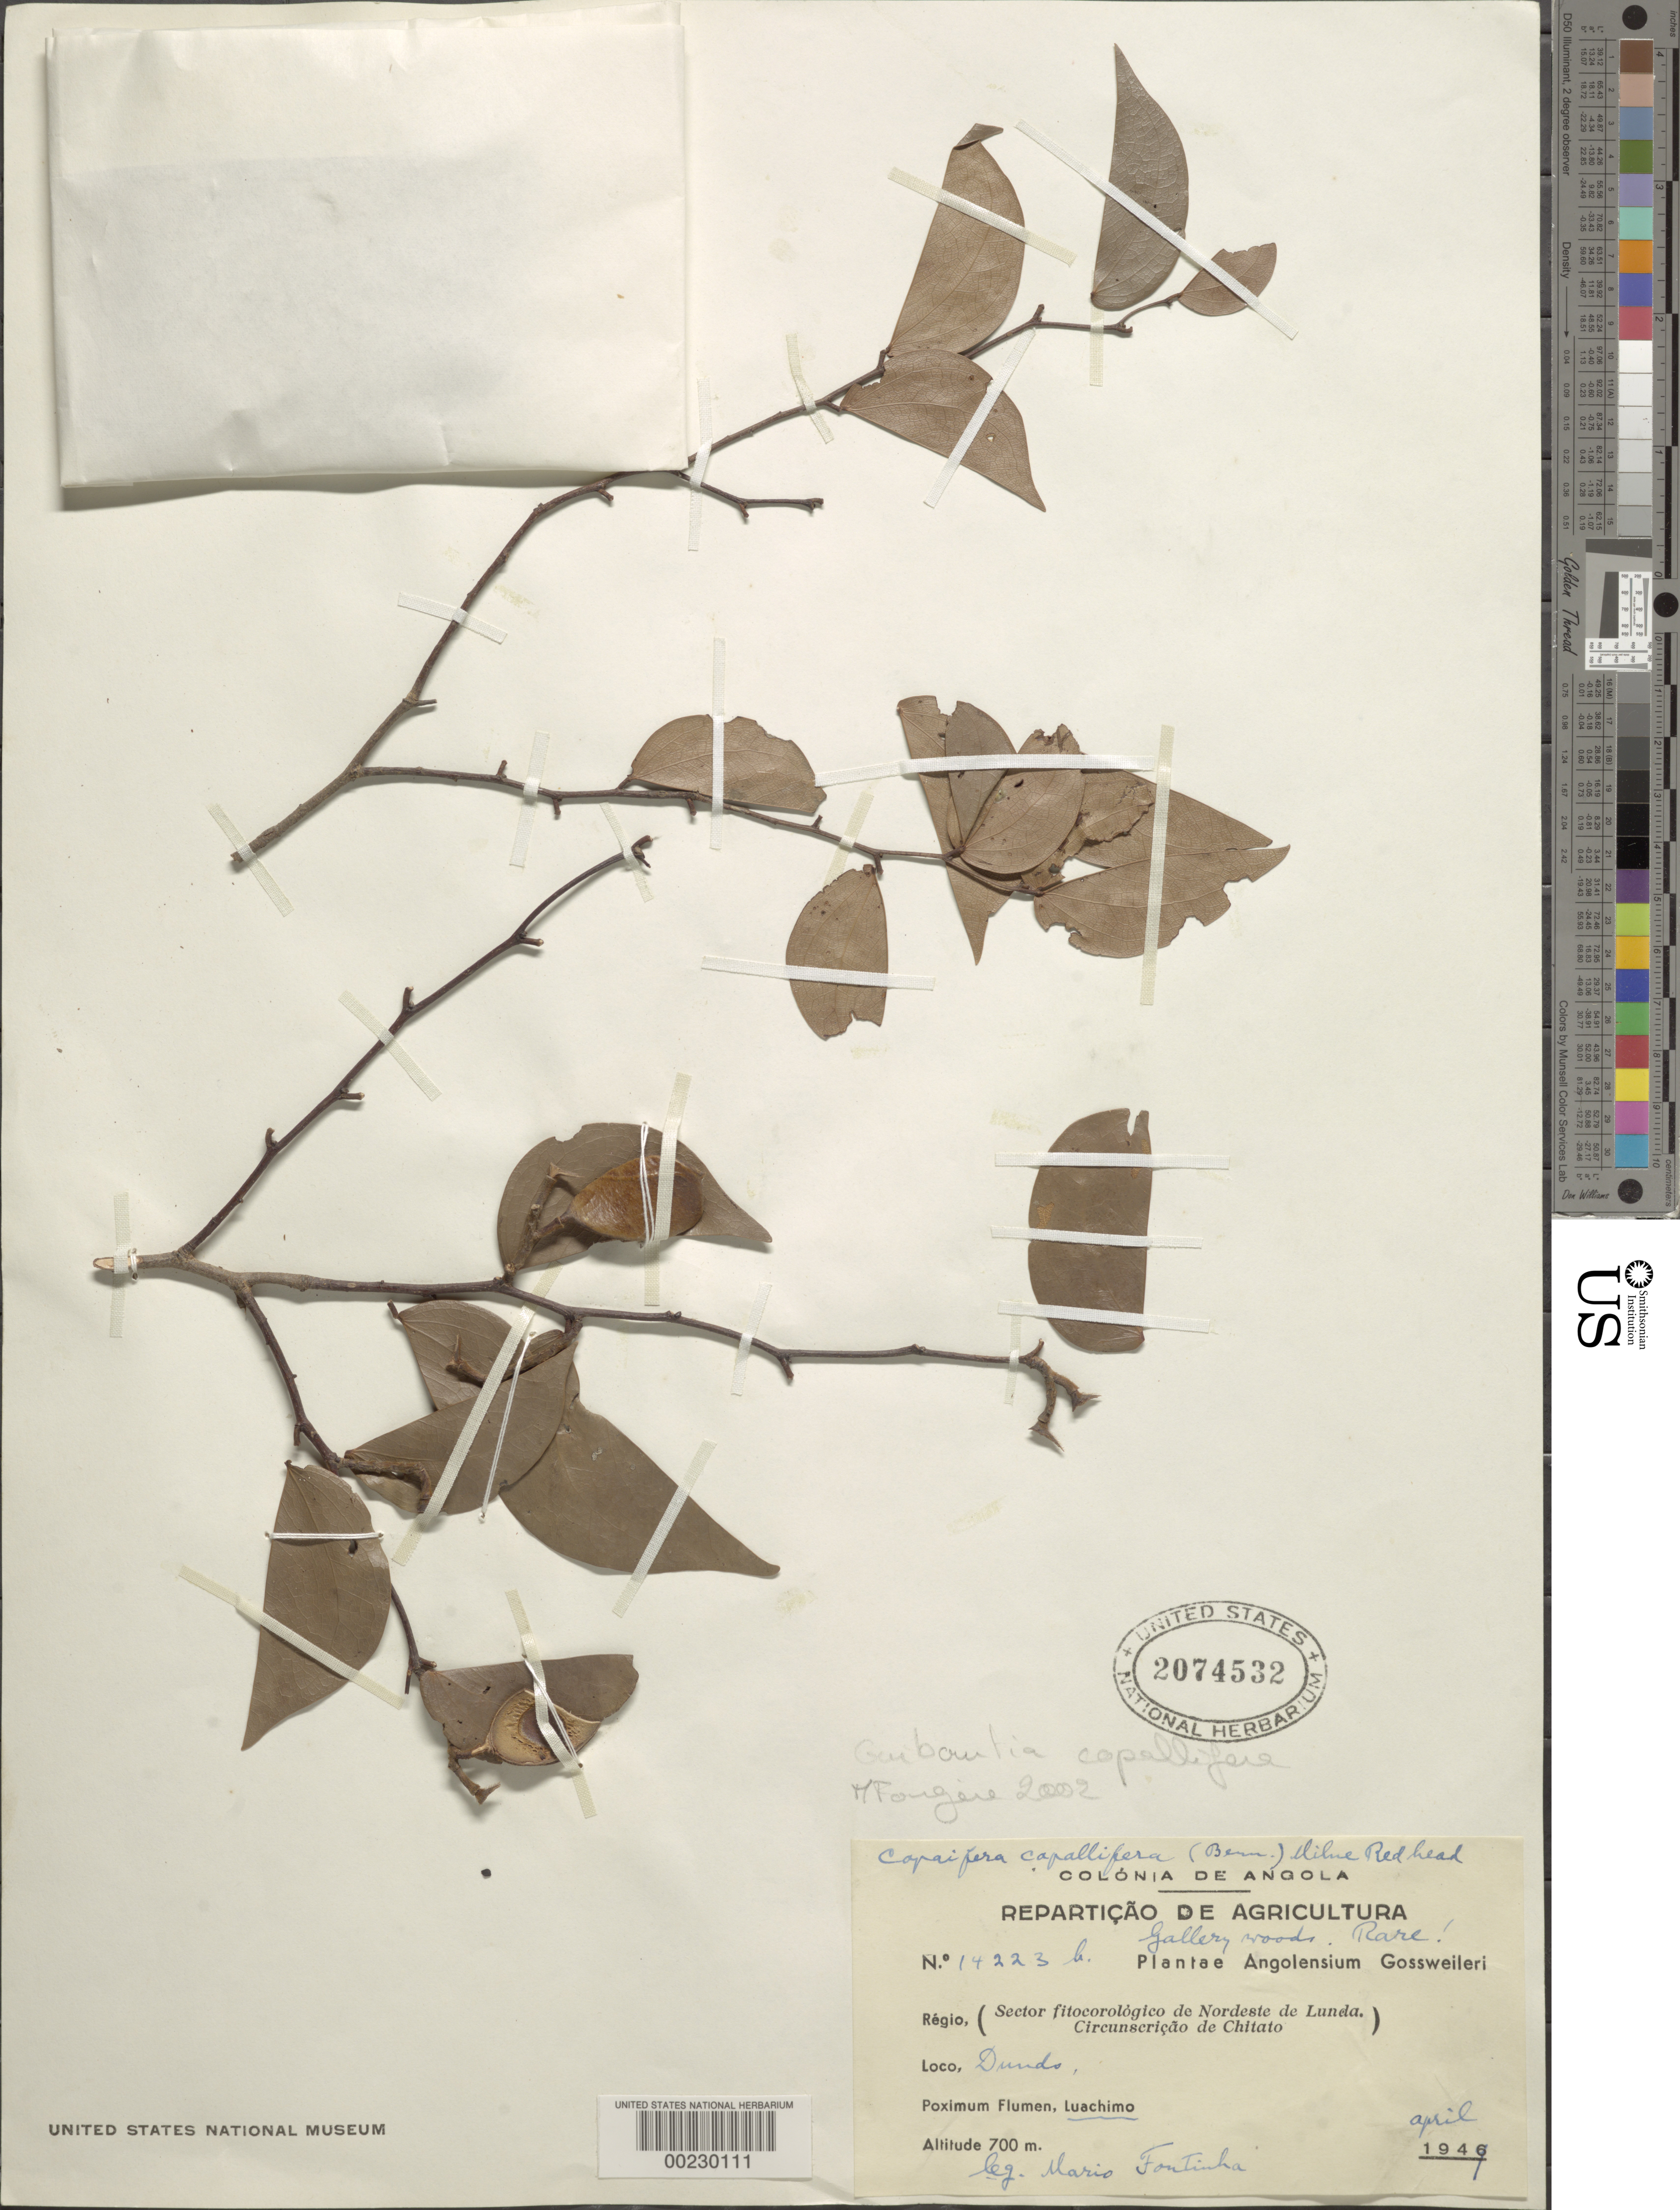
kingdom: Plantae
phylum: Tracheophyta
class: Magnoliopsida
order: Fabales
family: Fabaceae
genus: Guibourtia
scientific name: Guibourtia copallifera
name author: Benn.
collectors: M. Fontinha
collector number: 14223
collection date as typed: Apr 1947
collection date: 1947-04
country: Angola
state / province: Lunda Norte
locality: Dundo; Chitato; NE of Lunda; nearest river Luachimo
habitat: Gallery woods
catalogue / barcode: US 2074532